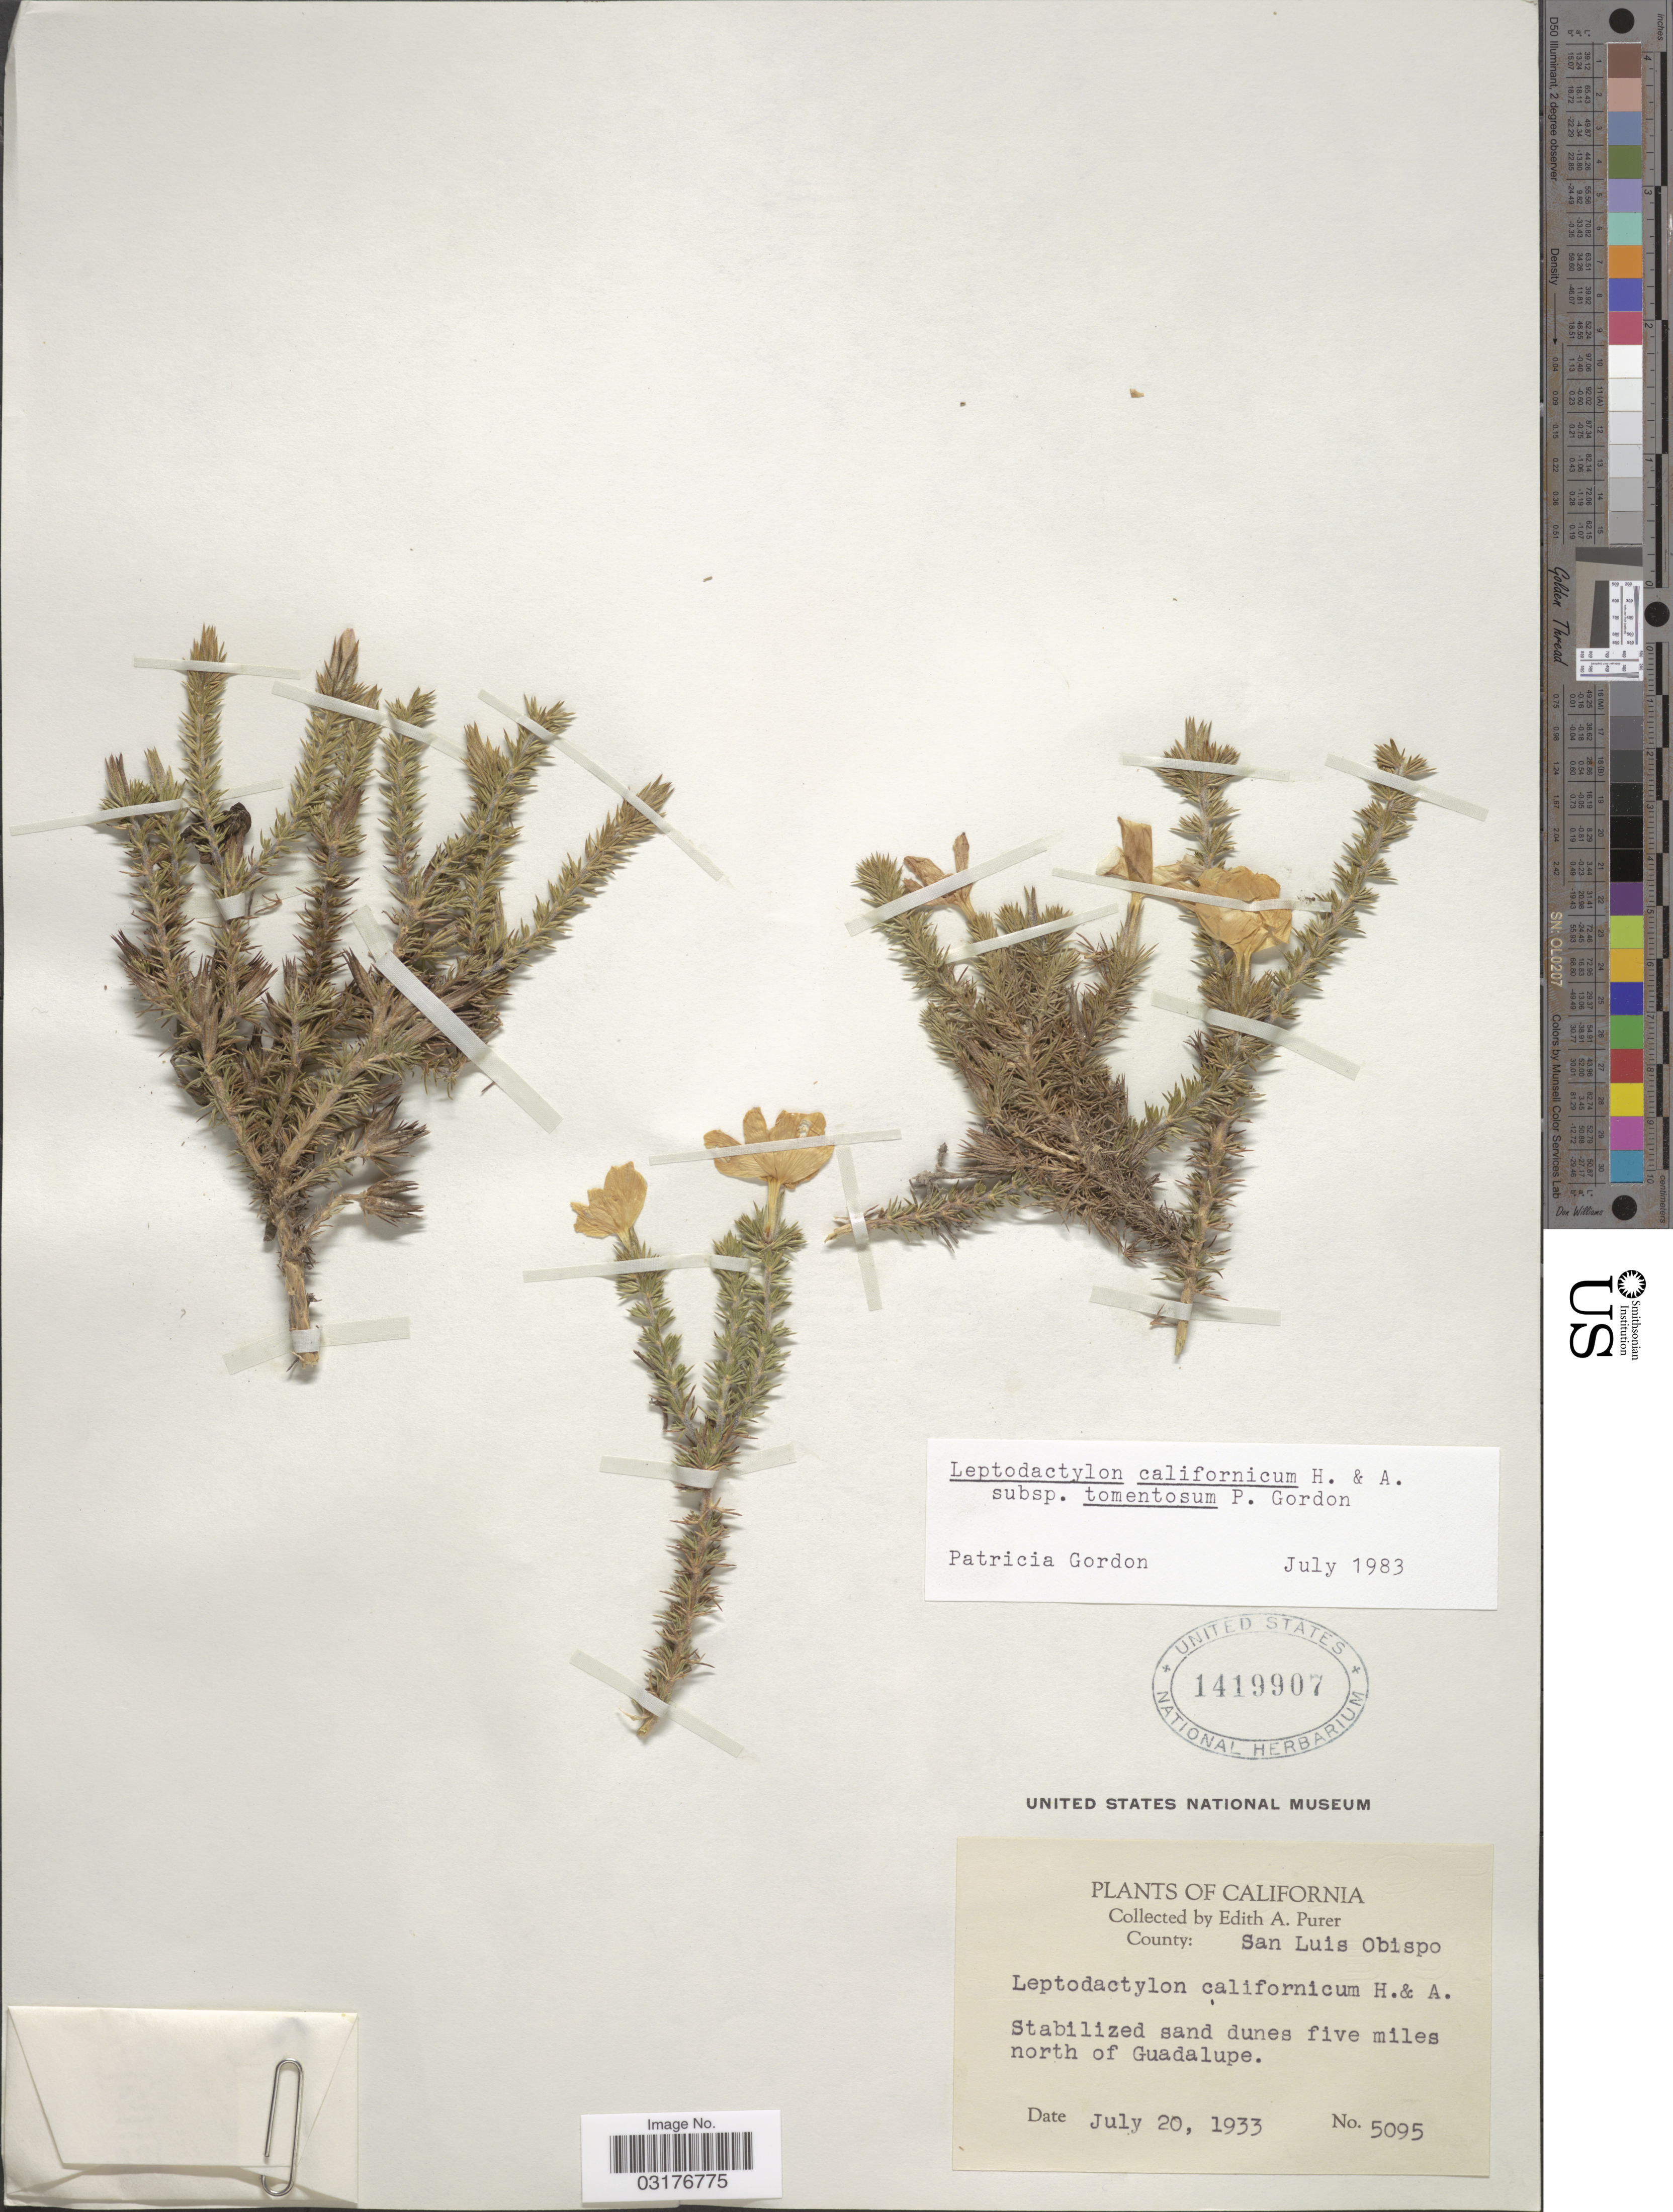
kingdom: Plantae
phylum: Tracheophyta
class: Magnoliopsida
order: Ericales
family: Polemoniaceae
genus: Linanthus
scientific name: Linanthus californicus subsp. glandulosus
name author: (Eastw.) J.M. Porter & R. Patt.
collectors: E. Purer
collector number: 5095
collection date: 1933-07-20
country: United States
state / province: California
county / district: San Luis Obispo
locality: County: San Luis Obispo. Five miles north of Guadalupe.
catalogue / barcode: US 1419907